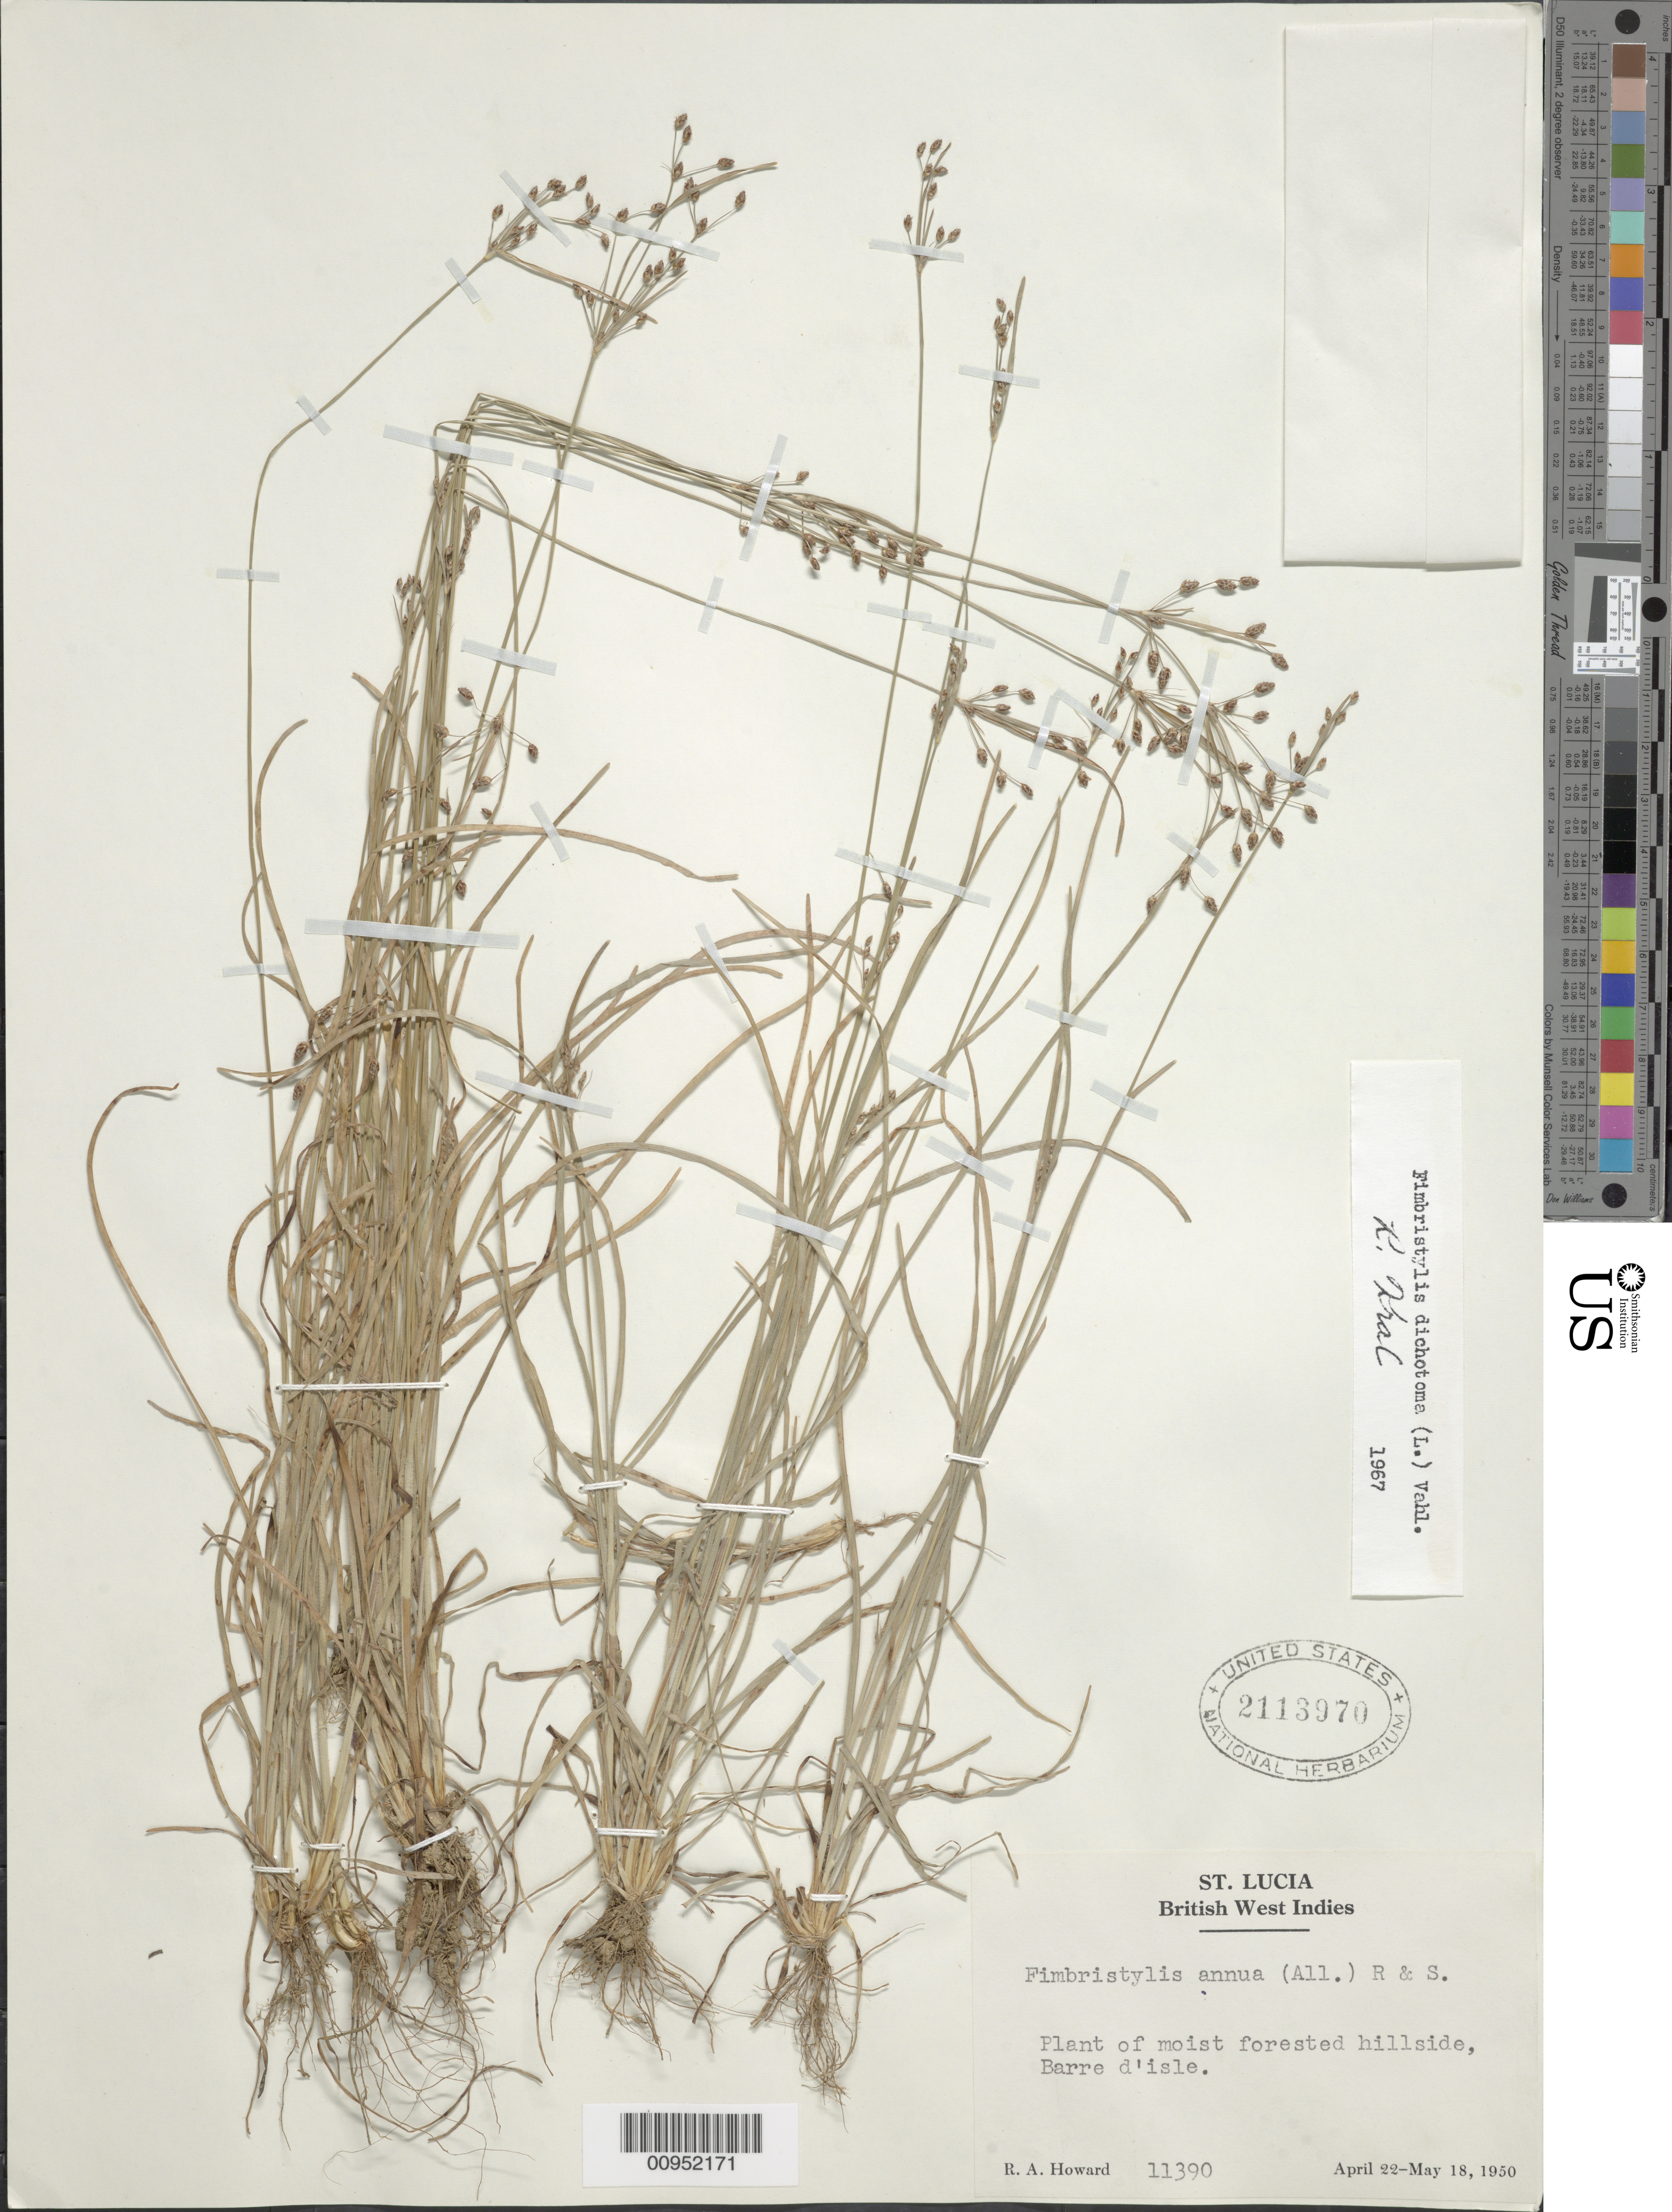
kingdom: Plantae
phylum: Tracheophyta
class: Liliopsida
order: Poales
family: Cyperaceae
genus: Fimbristylis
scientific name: Fimbristylis dichotoma subsp. dichotoma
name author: (L.) Vahl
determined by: Kral, Robert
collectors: R. A. Howard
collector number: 11390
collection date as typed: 22 Apr 1950 to 18 May 1995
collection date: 1950-04-22/1995-05-18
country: St. Lucia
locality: Barre d'isle, forested hillside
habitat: Moist forested hillside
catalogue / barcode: US 2113970